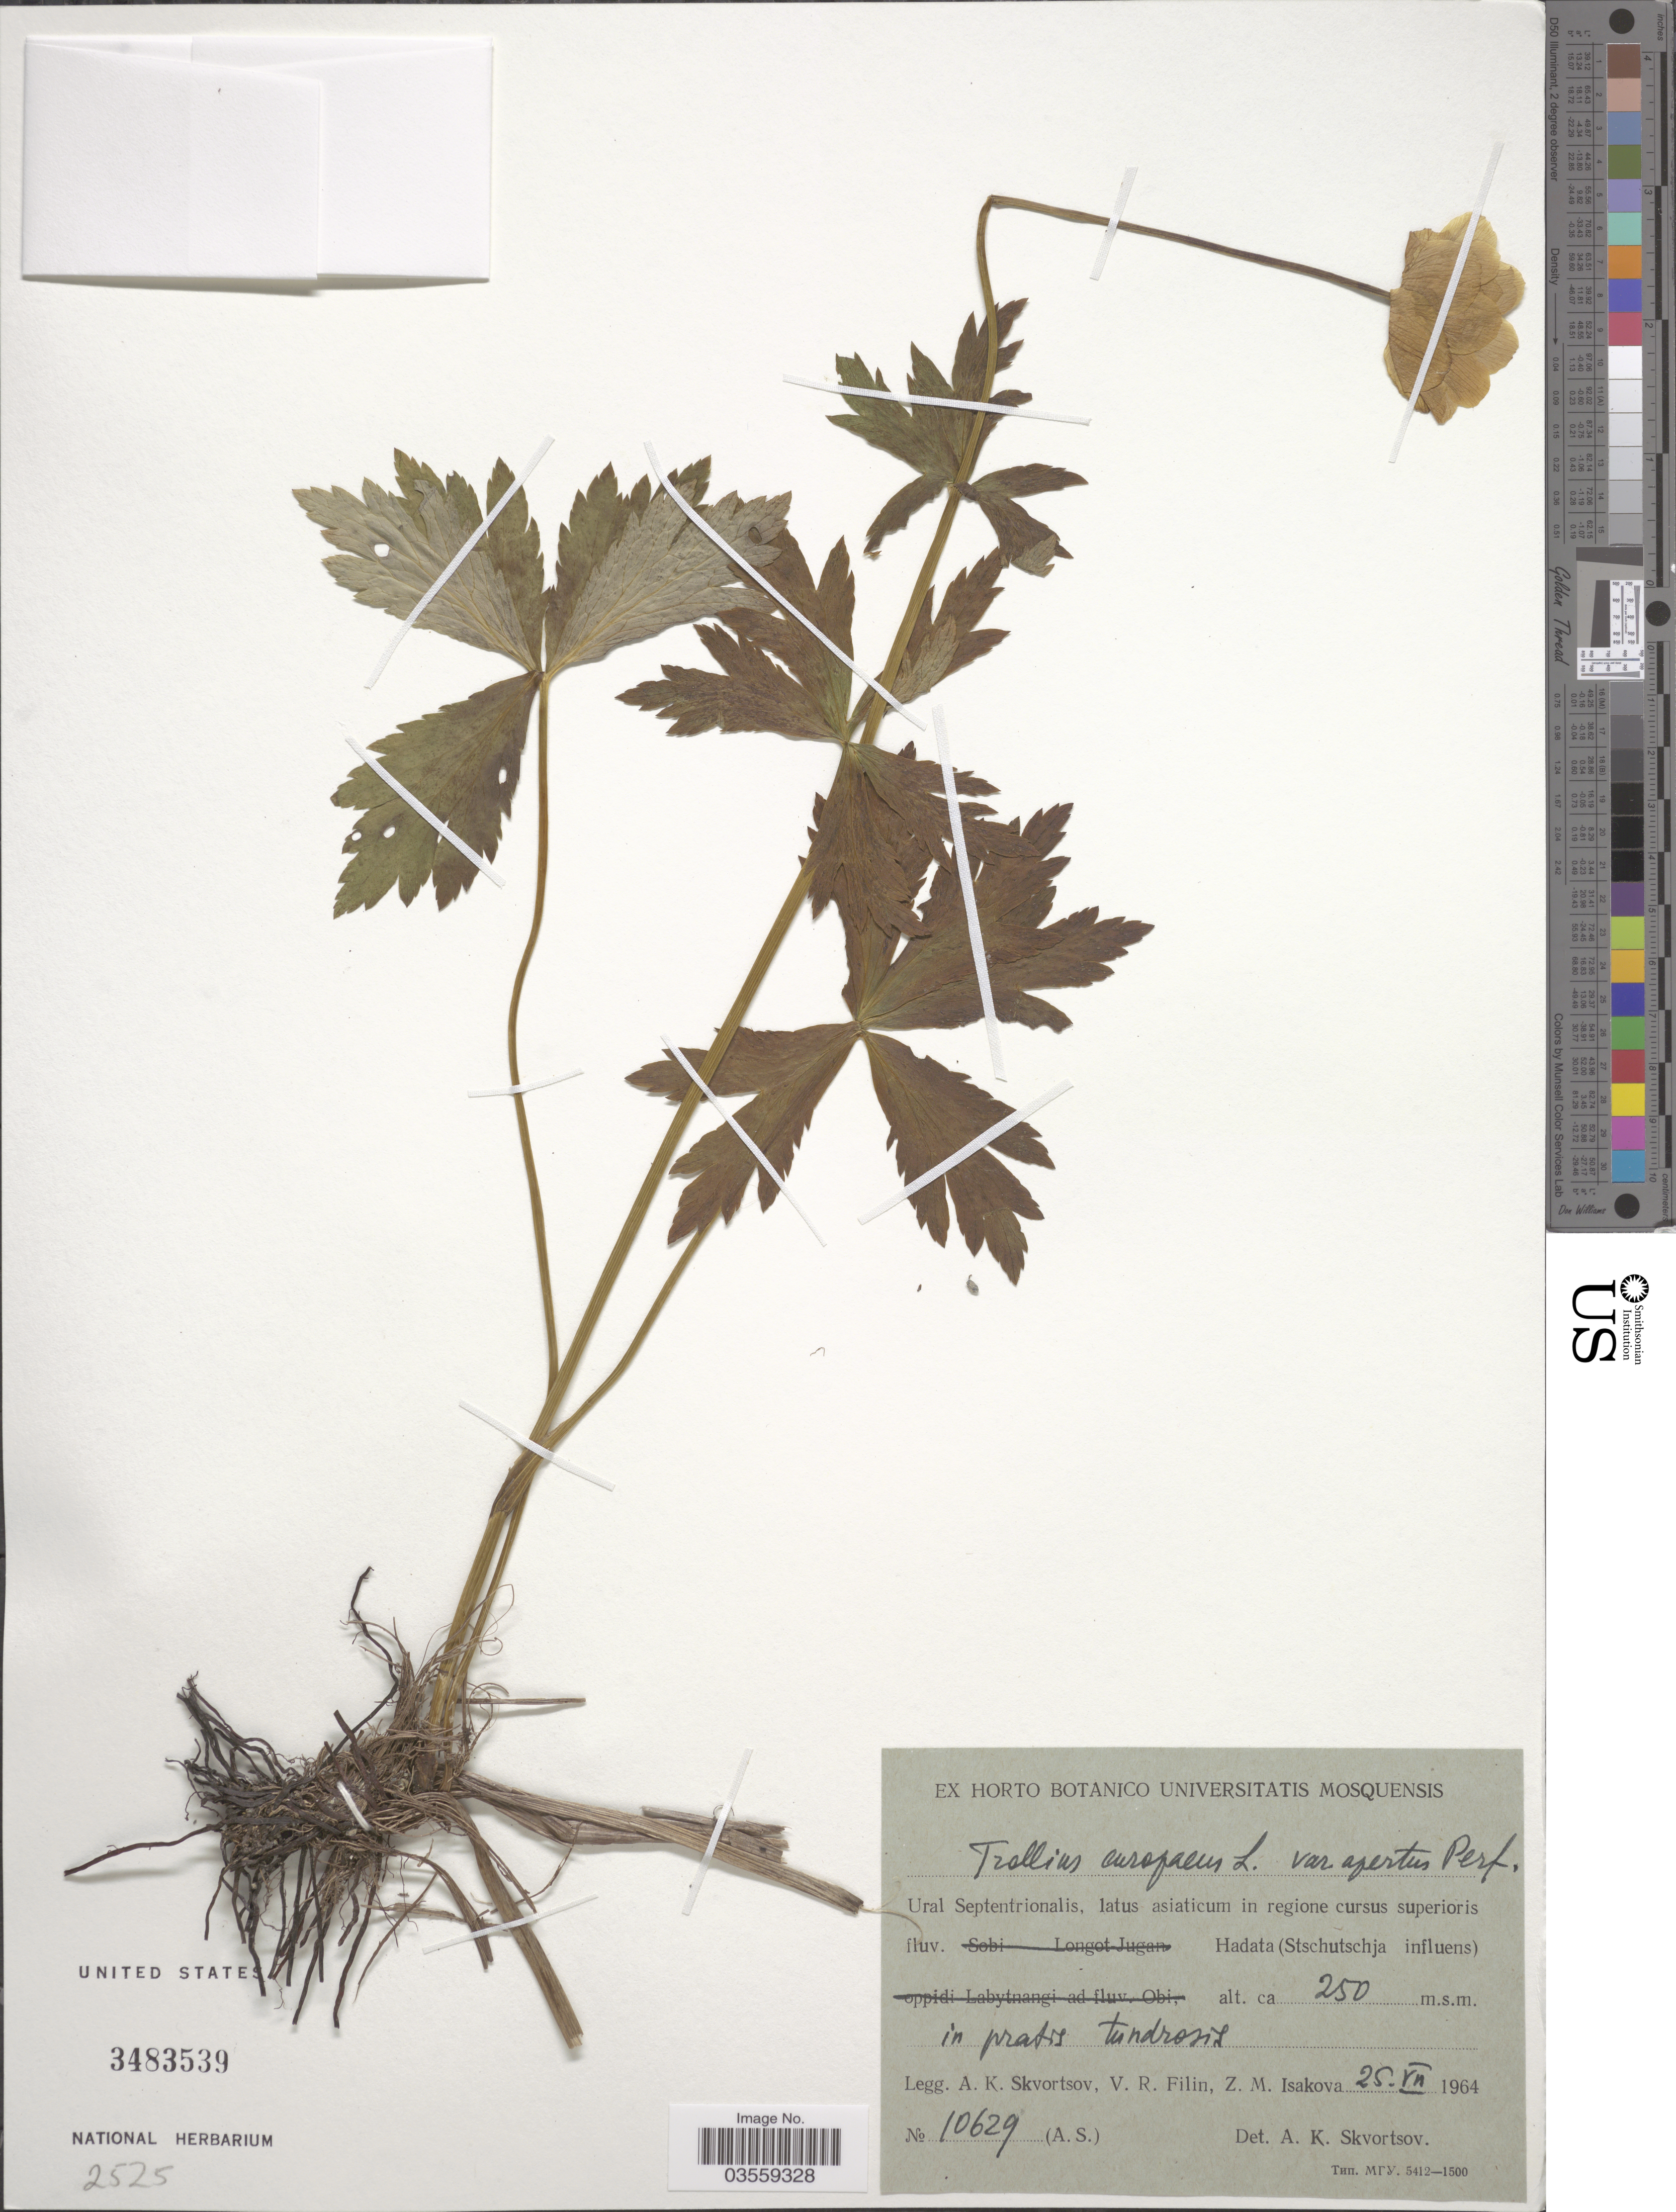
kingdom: Plantae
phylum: Tracheophyta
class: Magnoliopsida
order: Ranunculales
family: Ranunculaceae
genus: Trollius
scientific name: Trollius europaeus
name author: L.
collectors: A. K. Skvortsov, V. Filin & Z. Isakova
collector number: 10629 (A.S.)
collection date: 1964-07-25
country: Russian Federation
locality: Ural Septentrionalis, latus asiaticum in regione cursus superioris fluv. Hadata (Stschutschja influens).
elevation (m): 250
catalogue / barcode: US 3483539